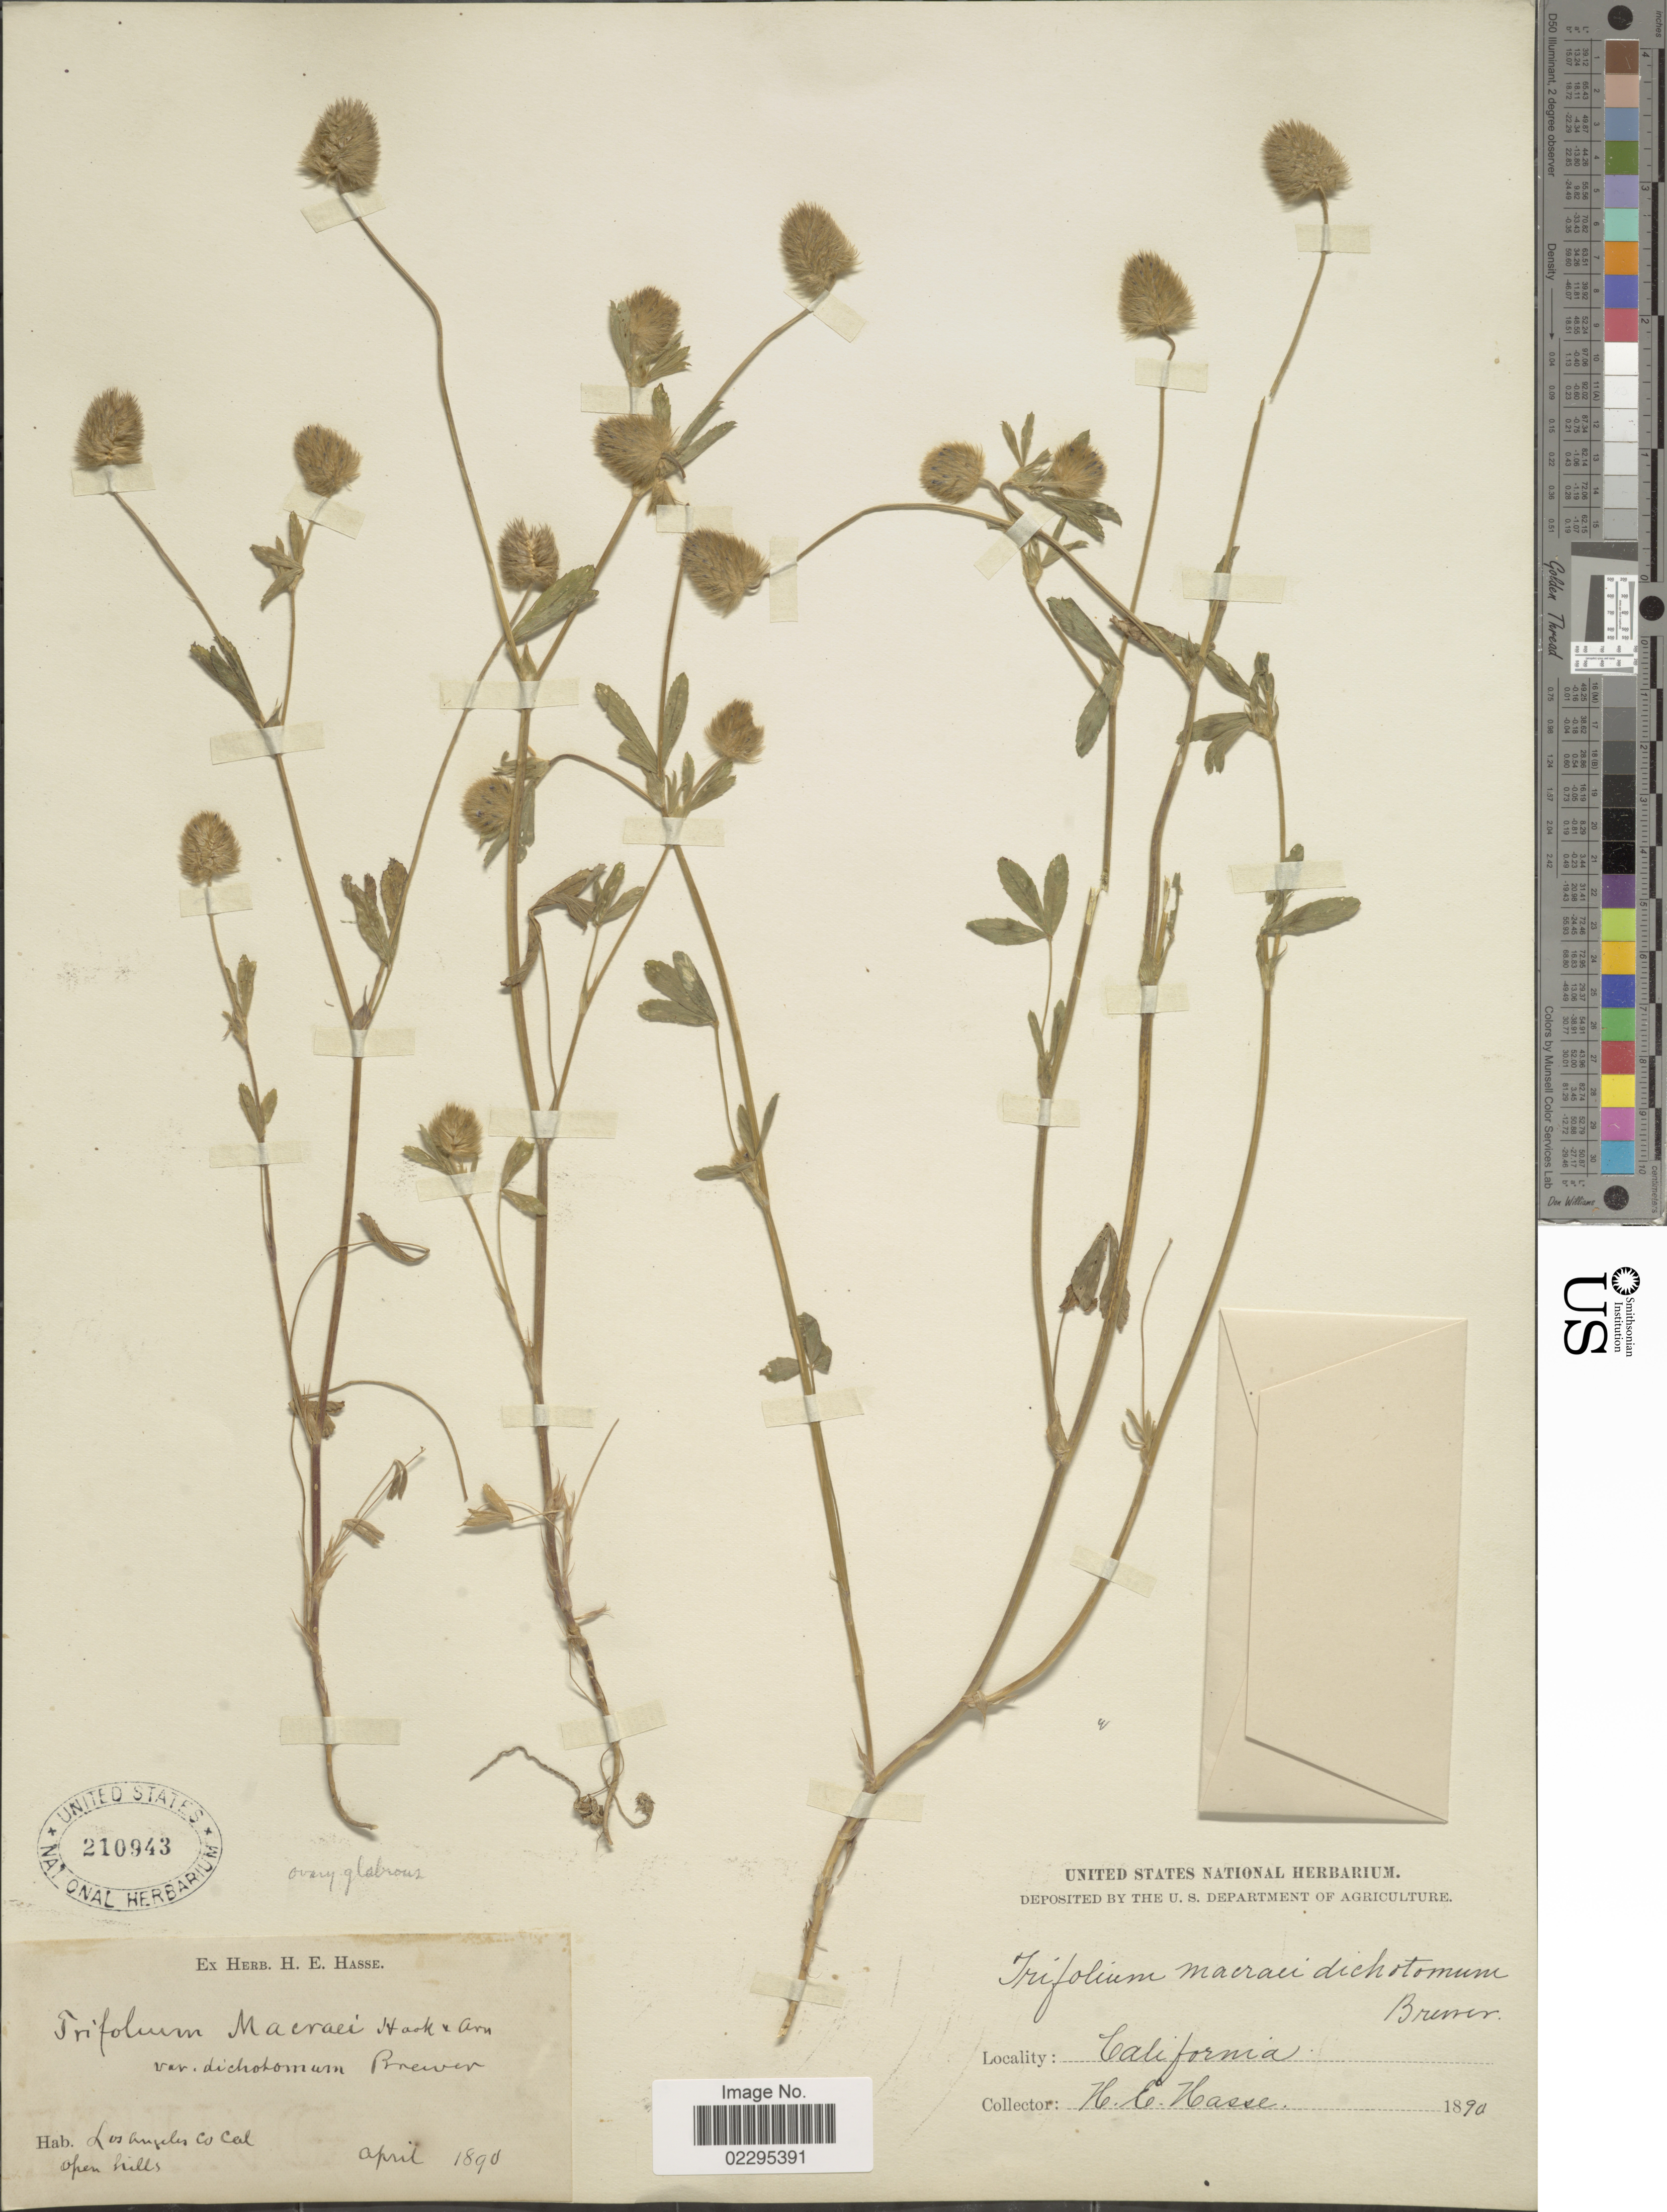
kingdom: Plantae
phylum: Tracheophyta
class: Magnoliopsida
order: Fabales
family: Fabaceae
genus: Trifolium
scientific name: Trifolium albopurpureum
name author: Torr. & A. Gray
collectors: H. E. Hasse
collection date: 1890-04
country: United States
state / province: California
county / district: Los Angeles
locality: California, Los Angeles Co Cal. Open hills.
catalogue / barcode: US 210943